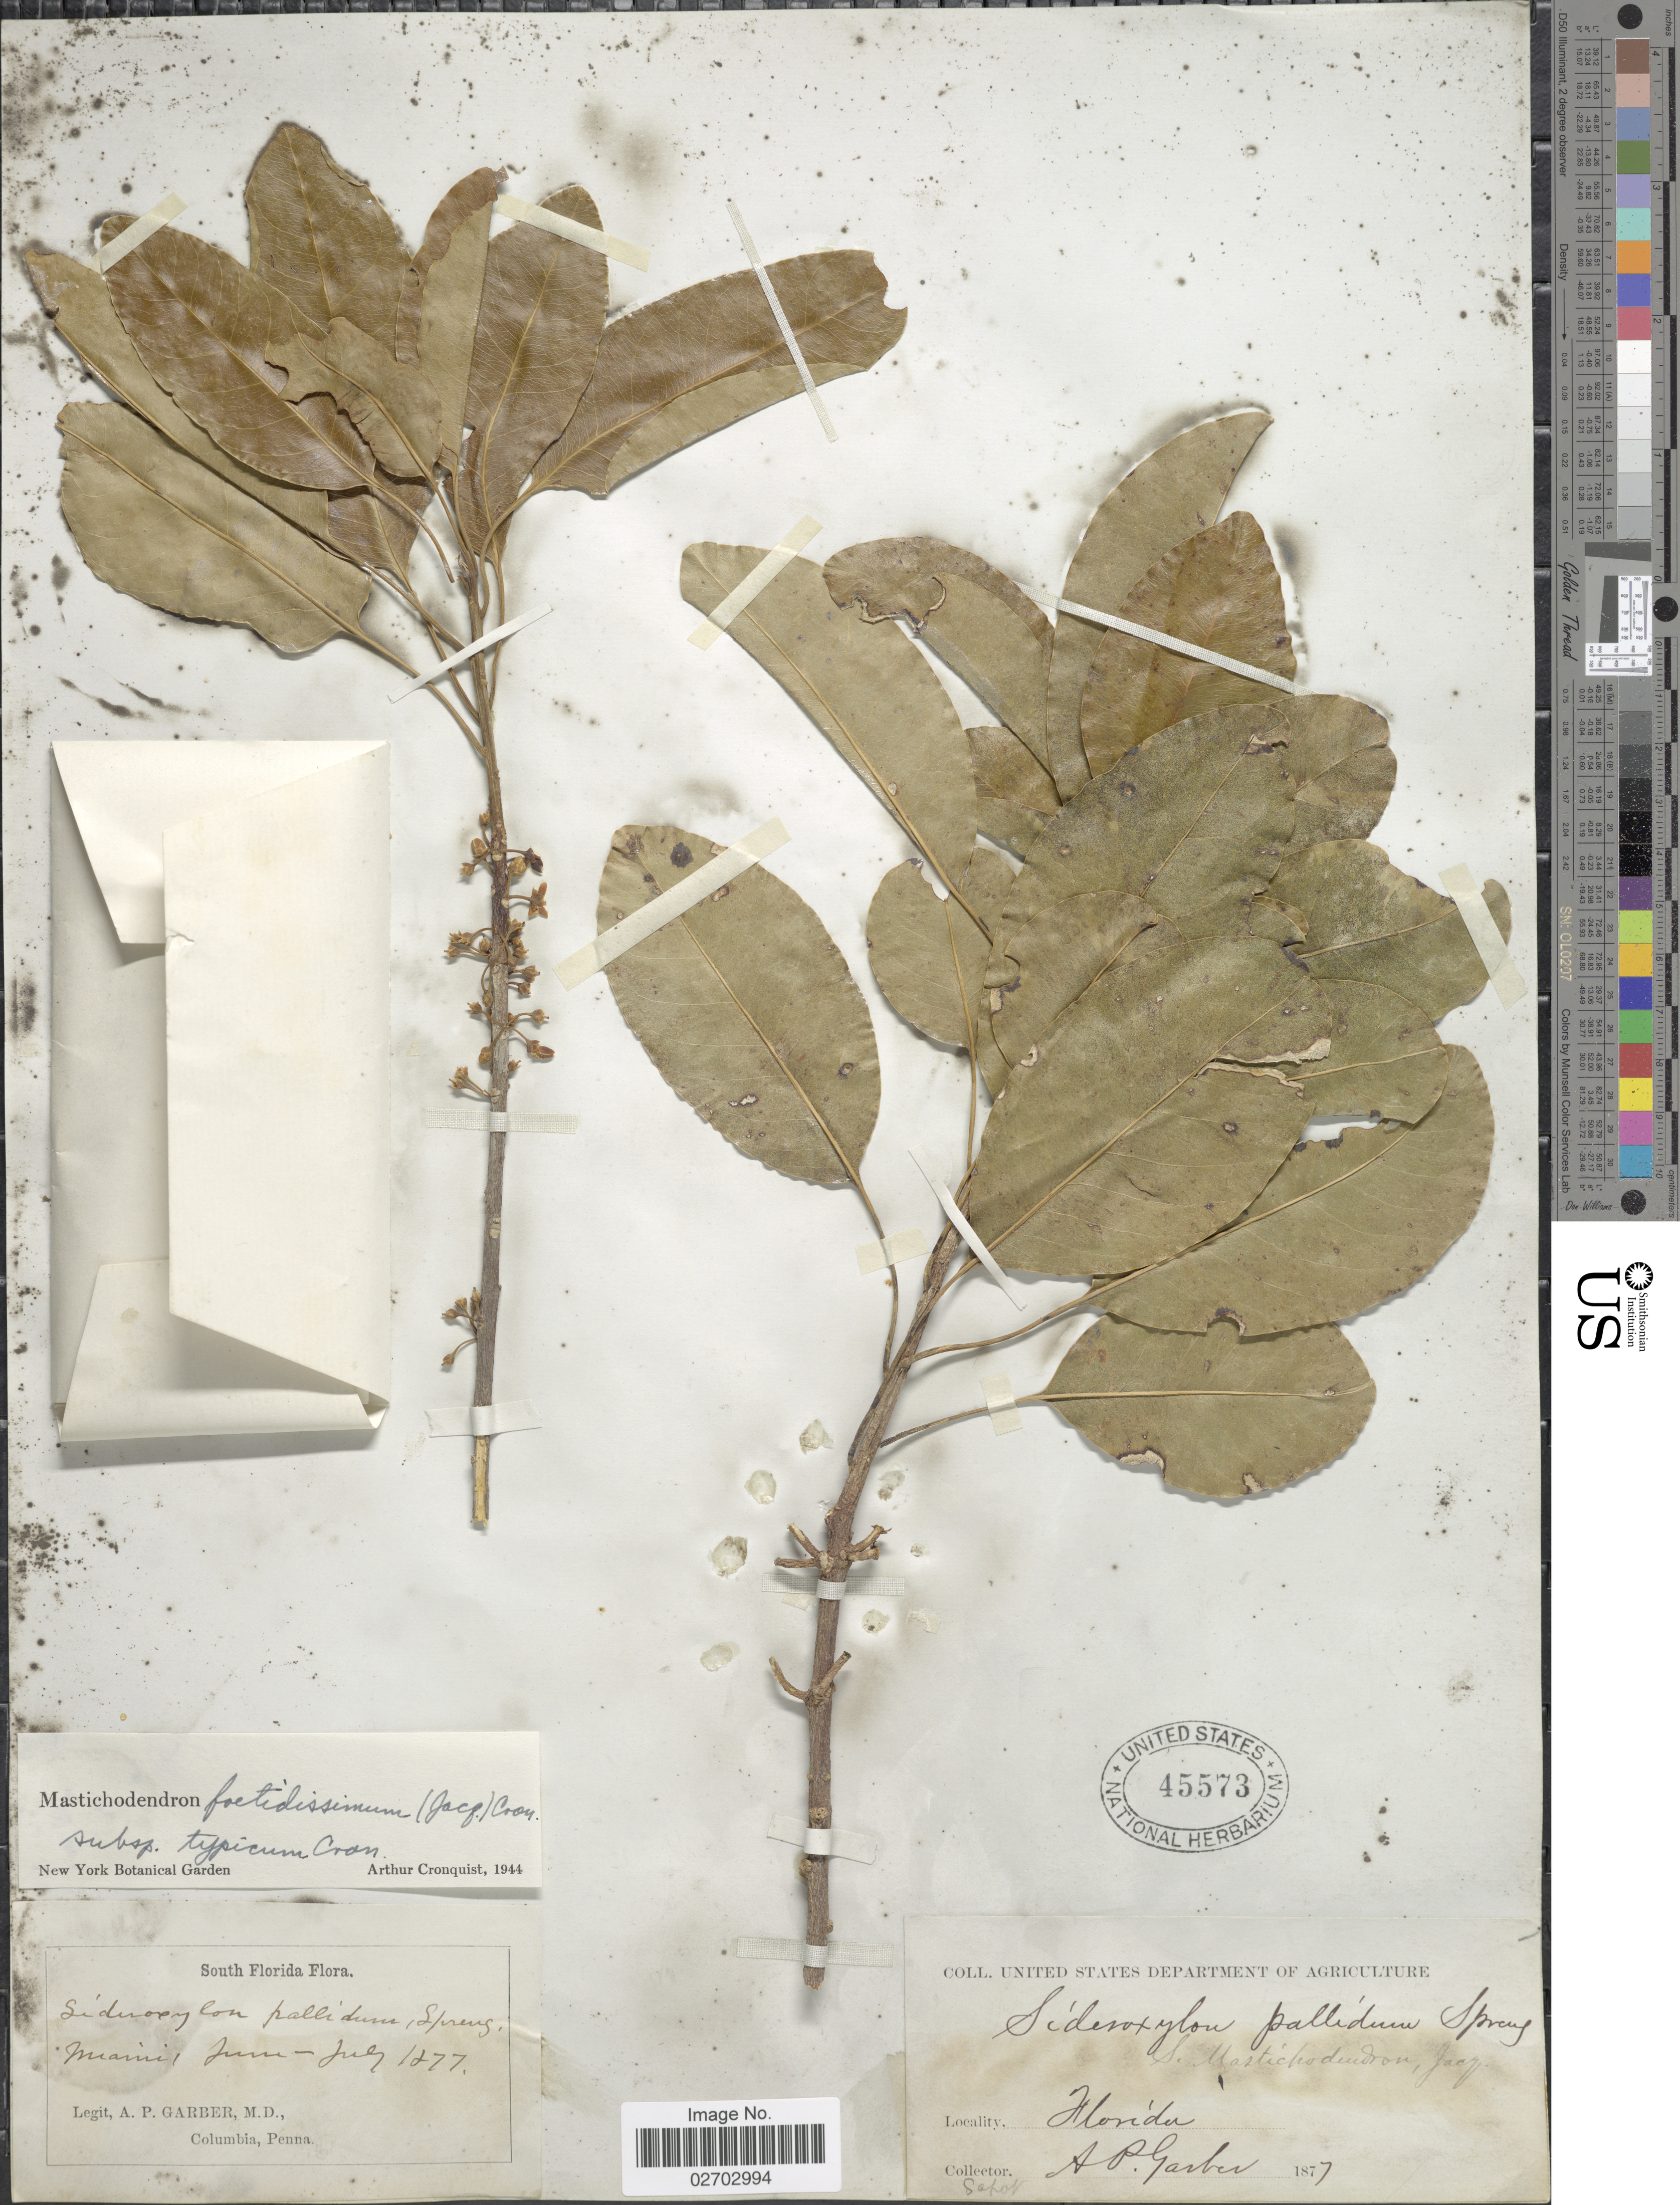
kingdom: Plantae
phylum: Tracheophyta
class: Magnoliopsida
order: Ericales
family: Sapotaceae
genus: Sideroxylon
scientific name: Sideroxylon foetidissimum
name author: Jacq.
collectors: A. P. Garber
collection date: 1877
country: United States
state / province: Florida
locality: South Florida, Miami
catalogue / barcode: US 45573